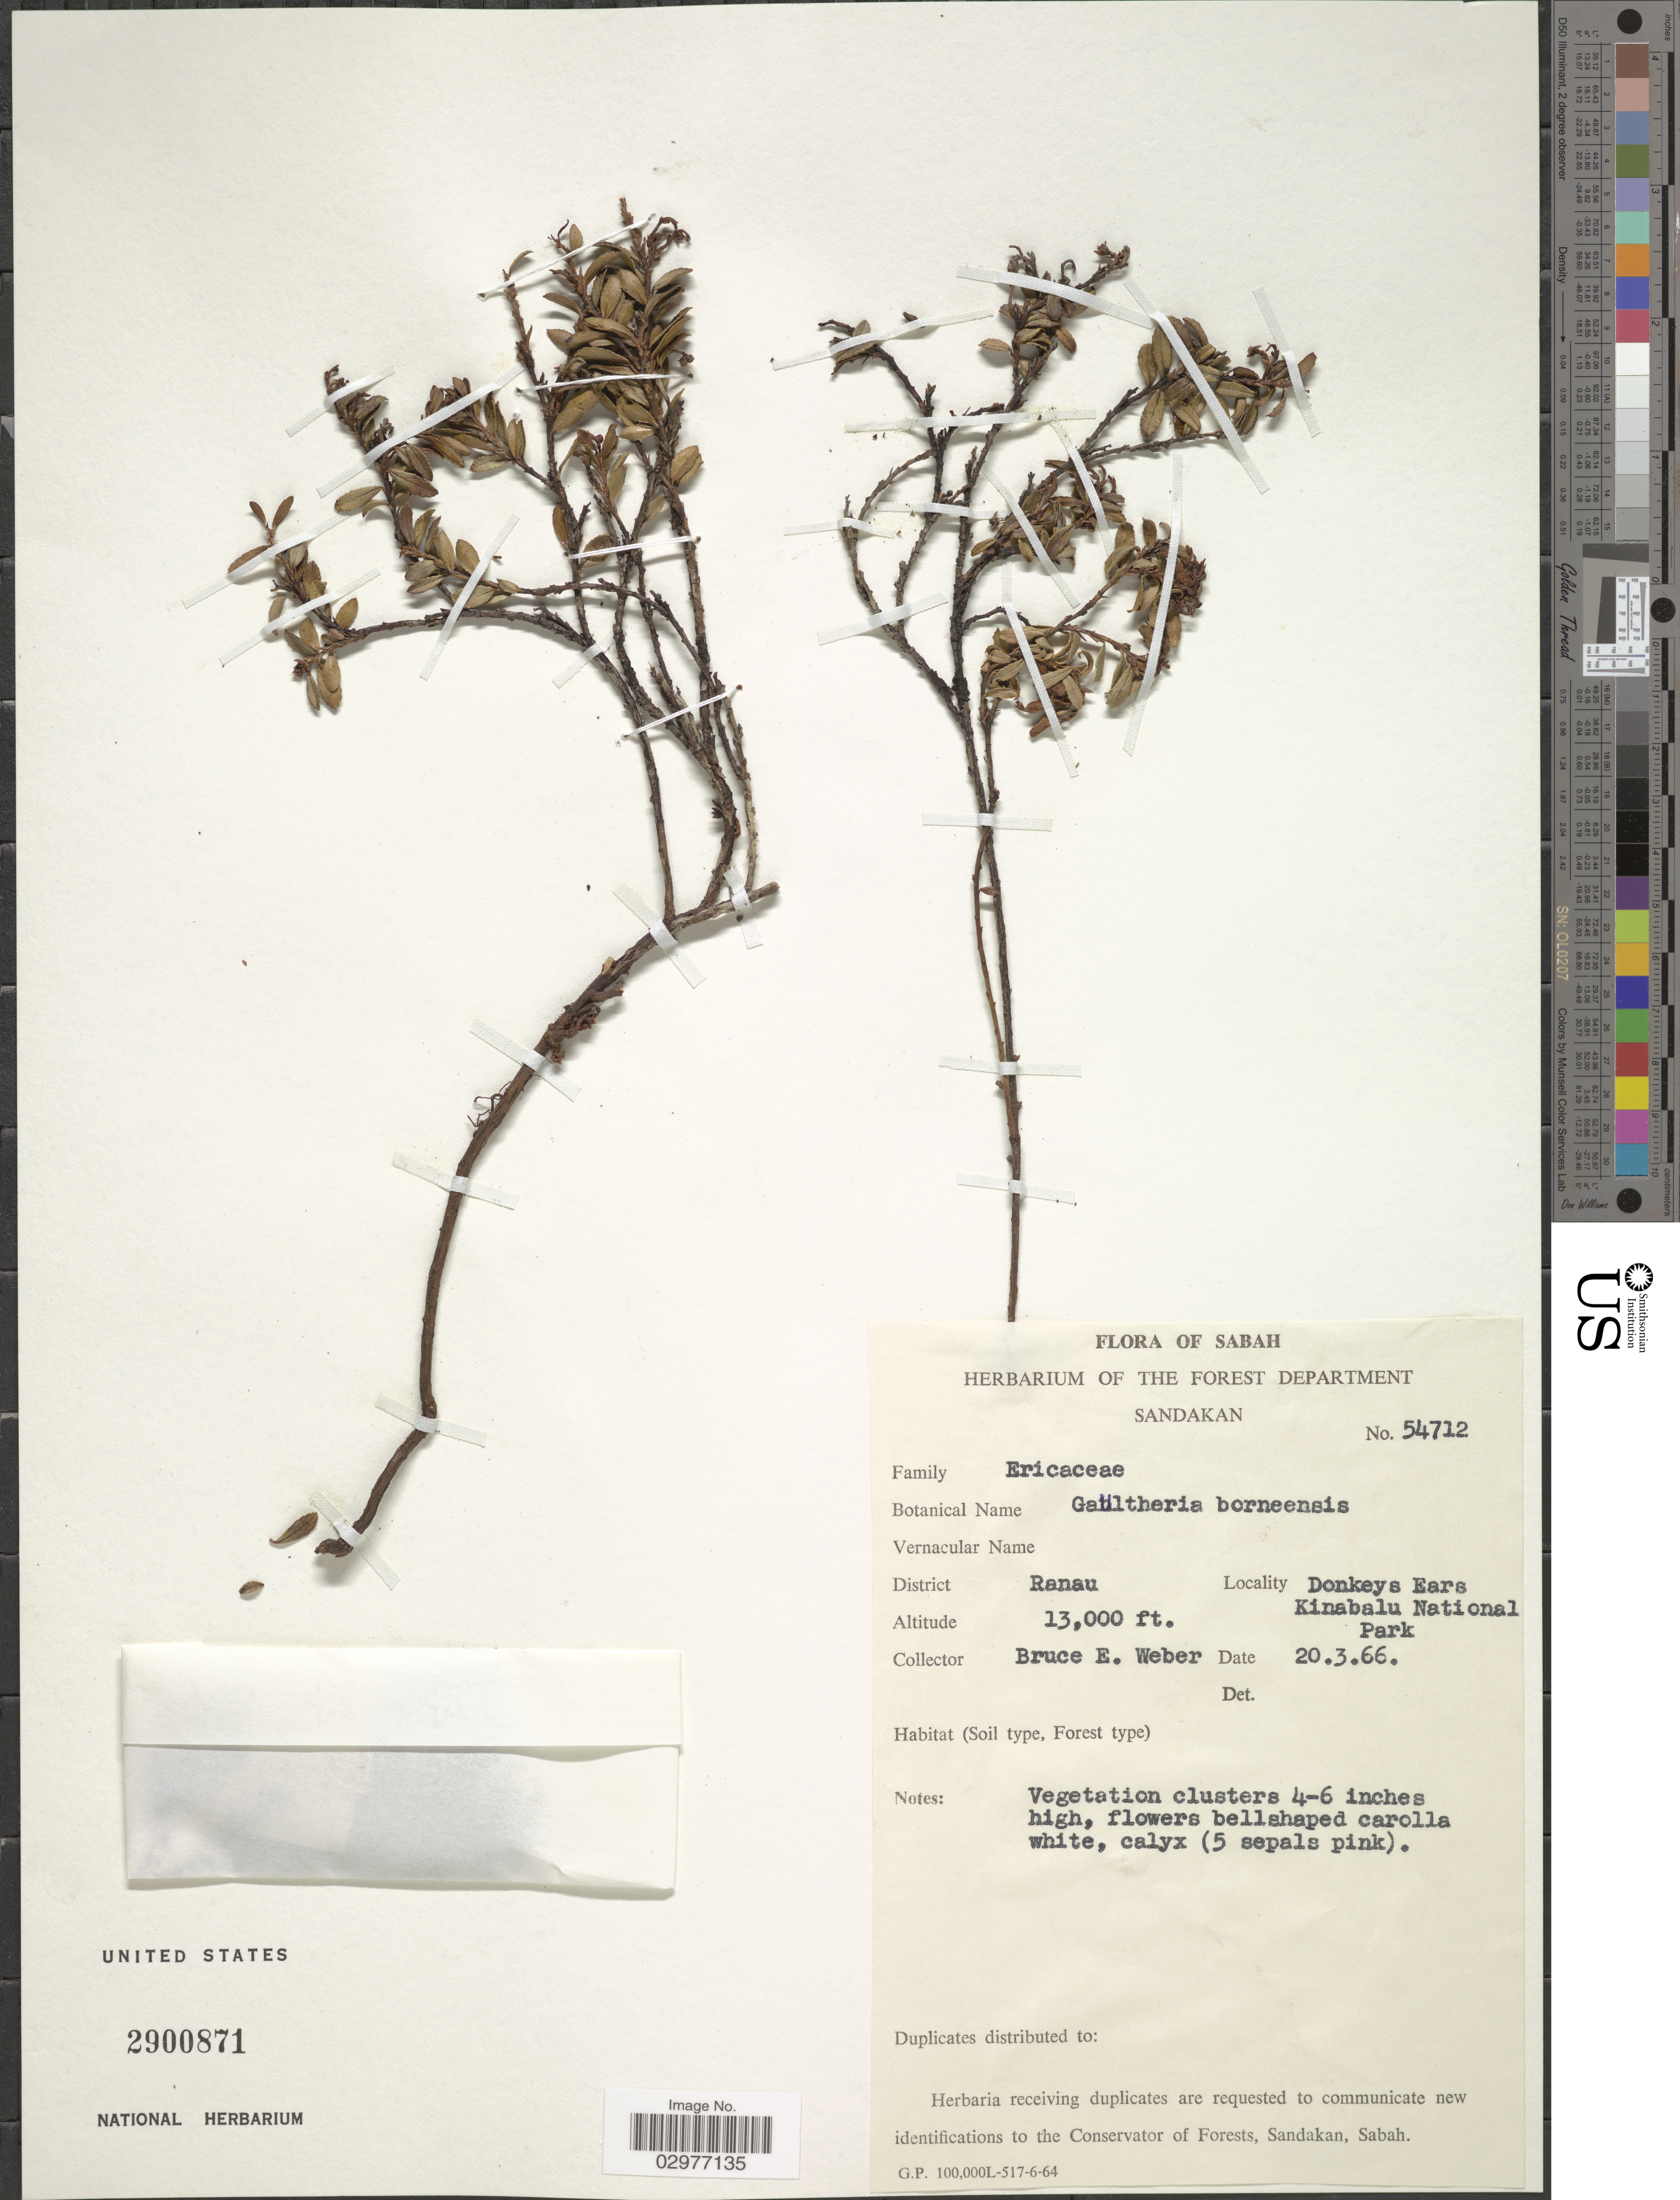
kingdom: Plantae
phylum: Tracheophyta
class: Magnoliopsida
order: Ericales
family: Ericaceae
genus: Gaultheria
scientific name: Gaultheria borneensis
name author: Stapf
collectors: B. E. Weber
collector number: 54712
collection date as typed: Transcribed d/m/y: 20/3/66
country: Malaysia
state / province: Sabah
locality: District Ranau. Donkeys Ears Kinablu National Park.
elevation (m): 3962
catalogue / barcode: US 2900871